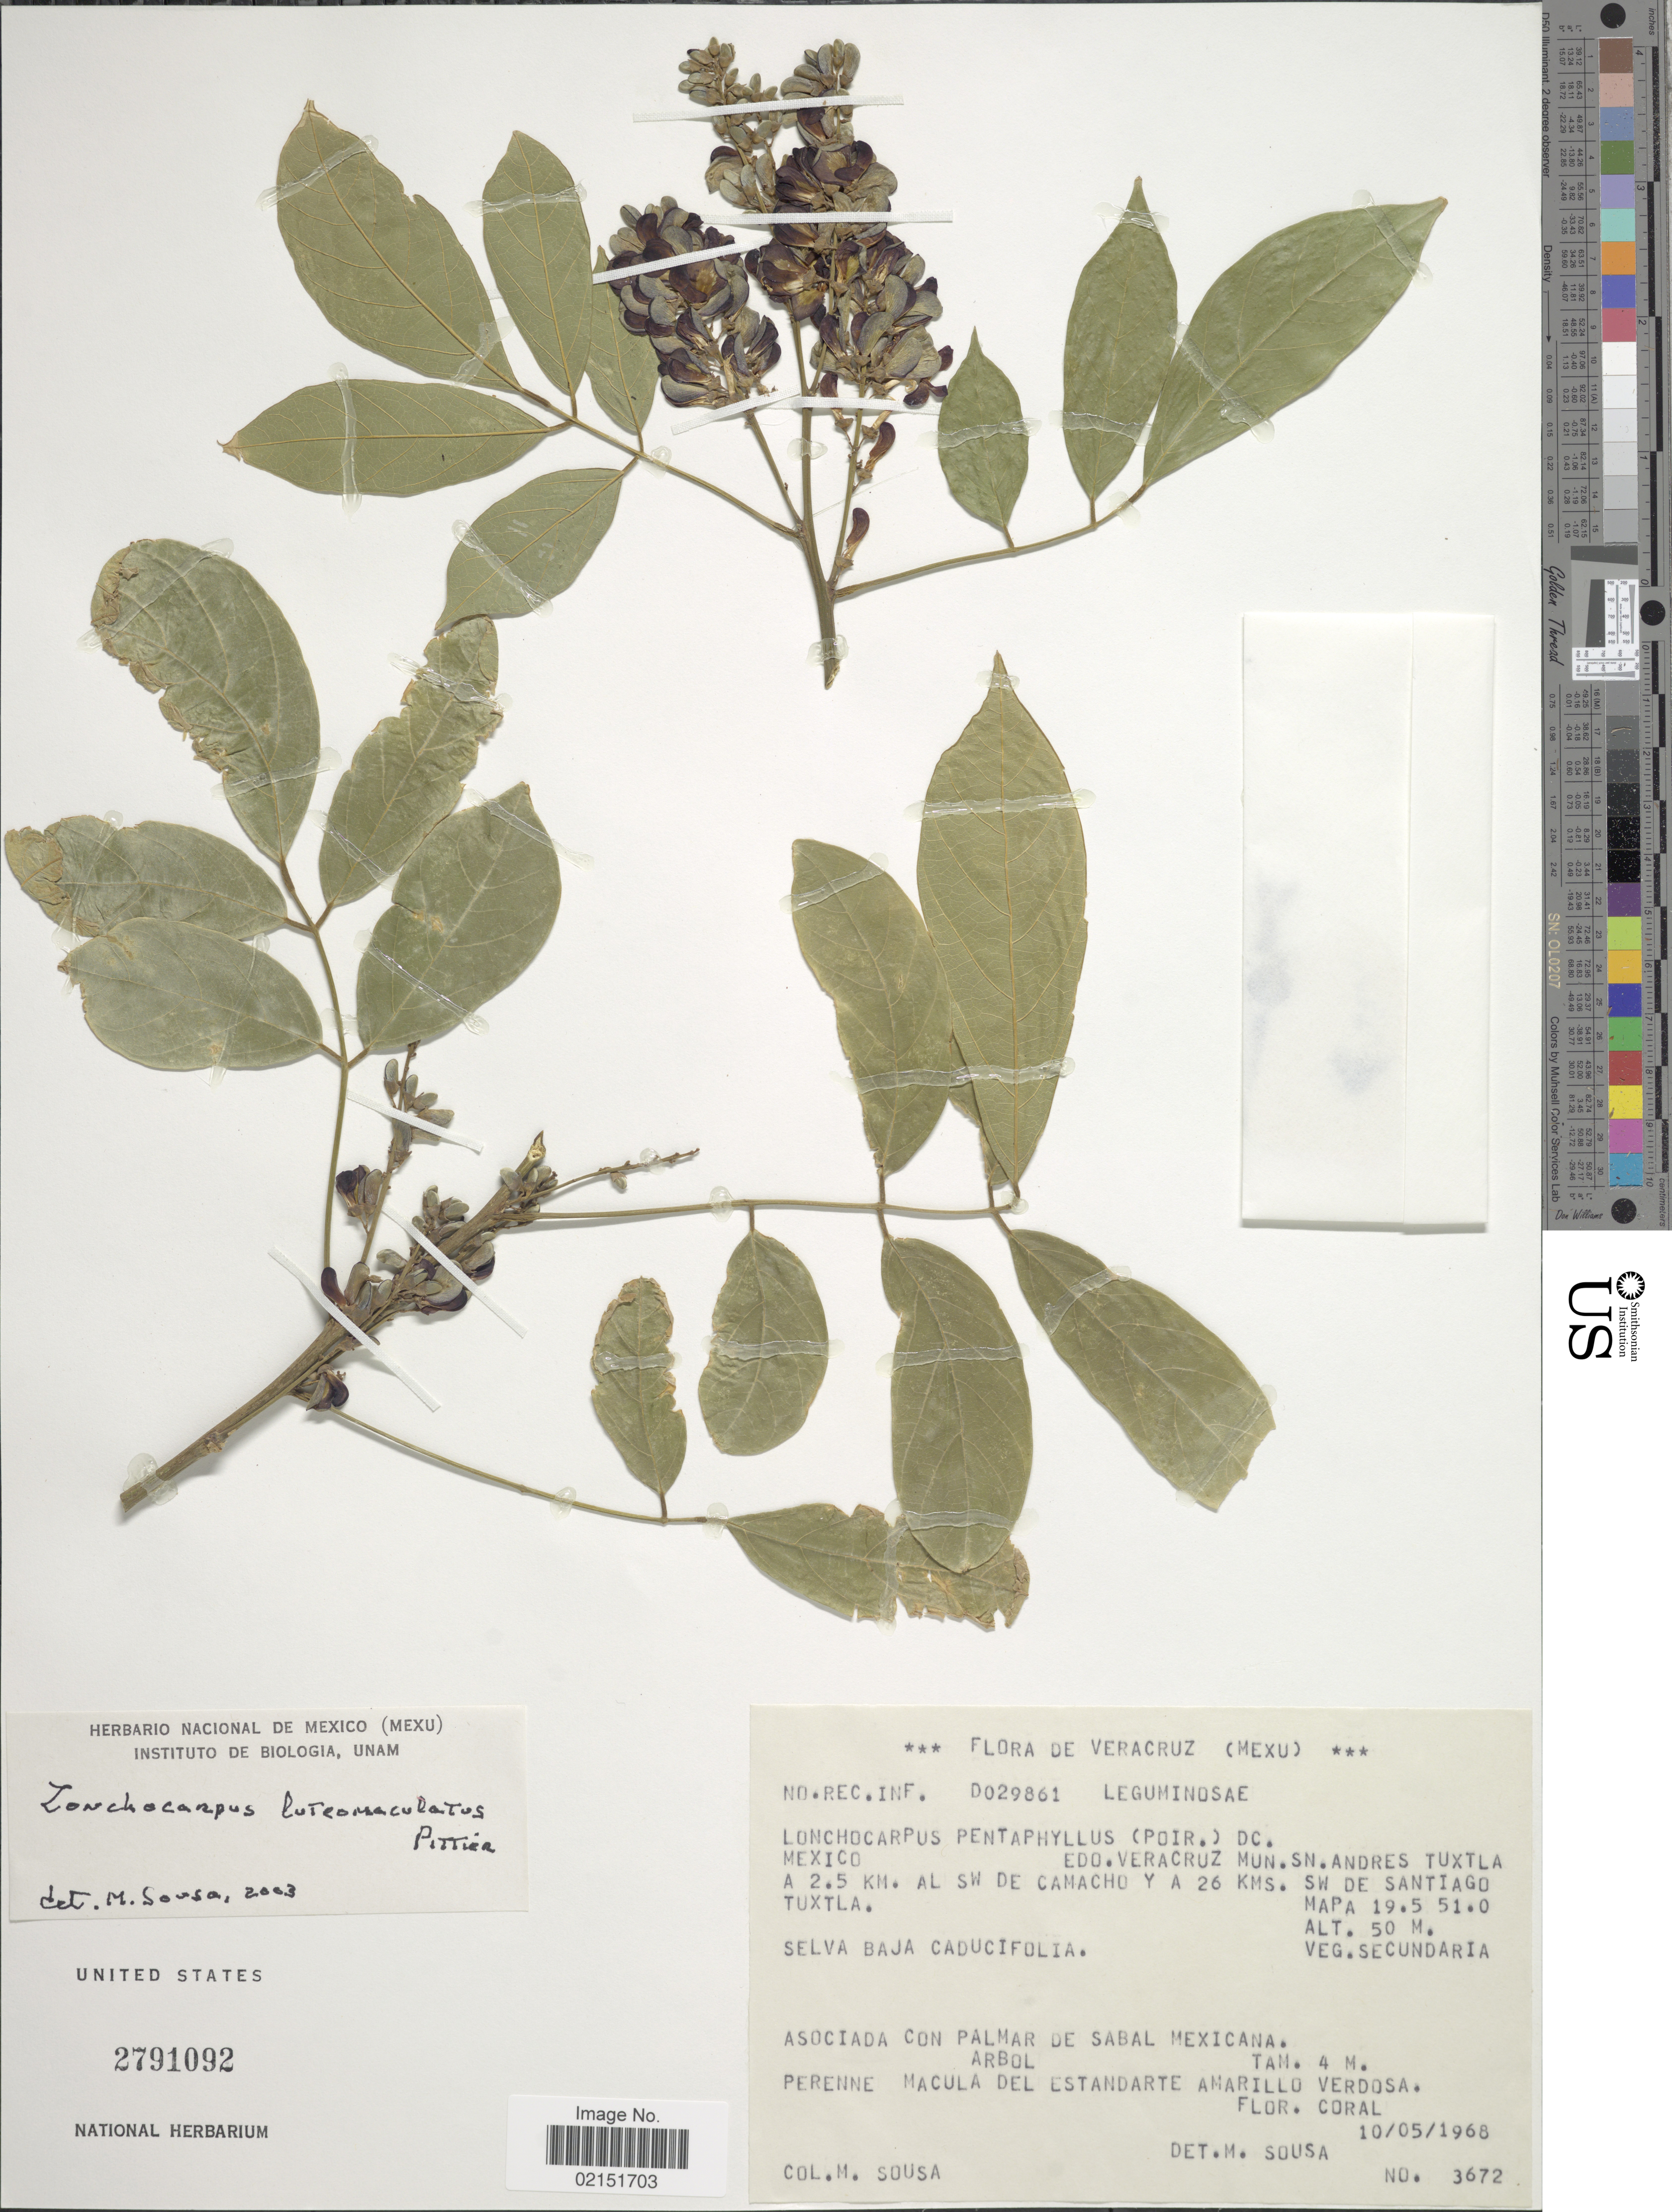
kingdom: Plantae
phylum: Tracheophyta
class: Magnoliopsida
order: Fabales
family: Fabaceae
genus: Lonchocarpus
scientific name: Lonchocarpus luteomaculatus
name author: Pittier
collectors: M. Sousa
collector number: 3672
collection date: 1968-05-10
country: Mexico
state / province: Veracruz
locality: Veracruz, Mun. SN. Andres Tuxtla, a 2.5 km. al SW de Camacho y a 26 kms. SW de Santiago, Mapa 19.5 51.0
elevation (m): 50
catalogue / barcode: US 2791092